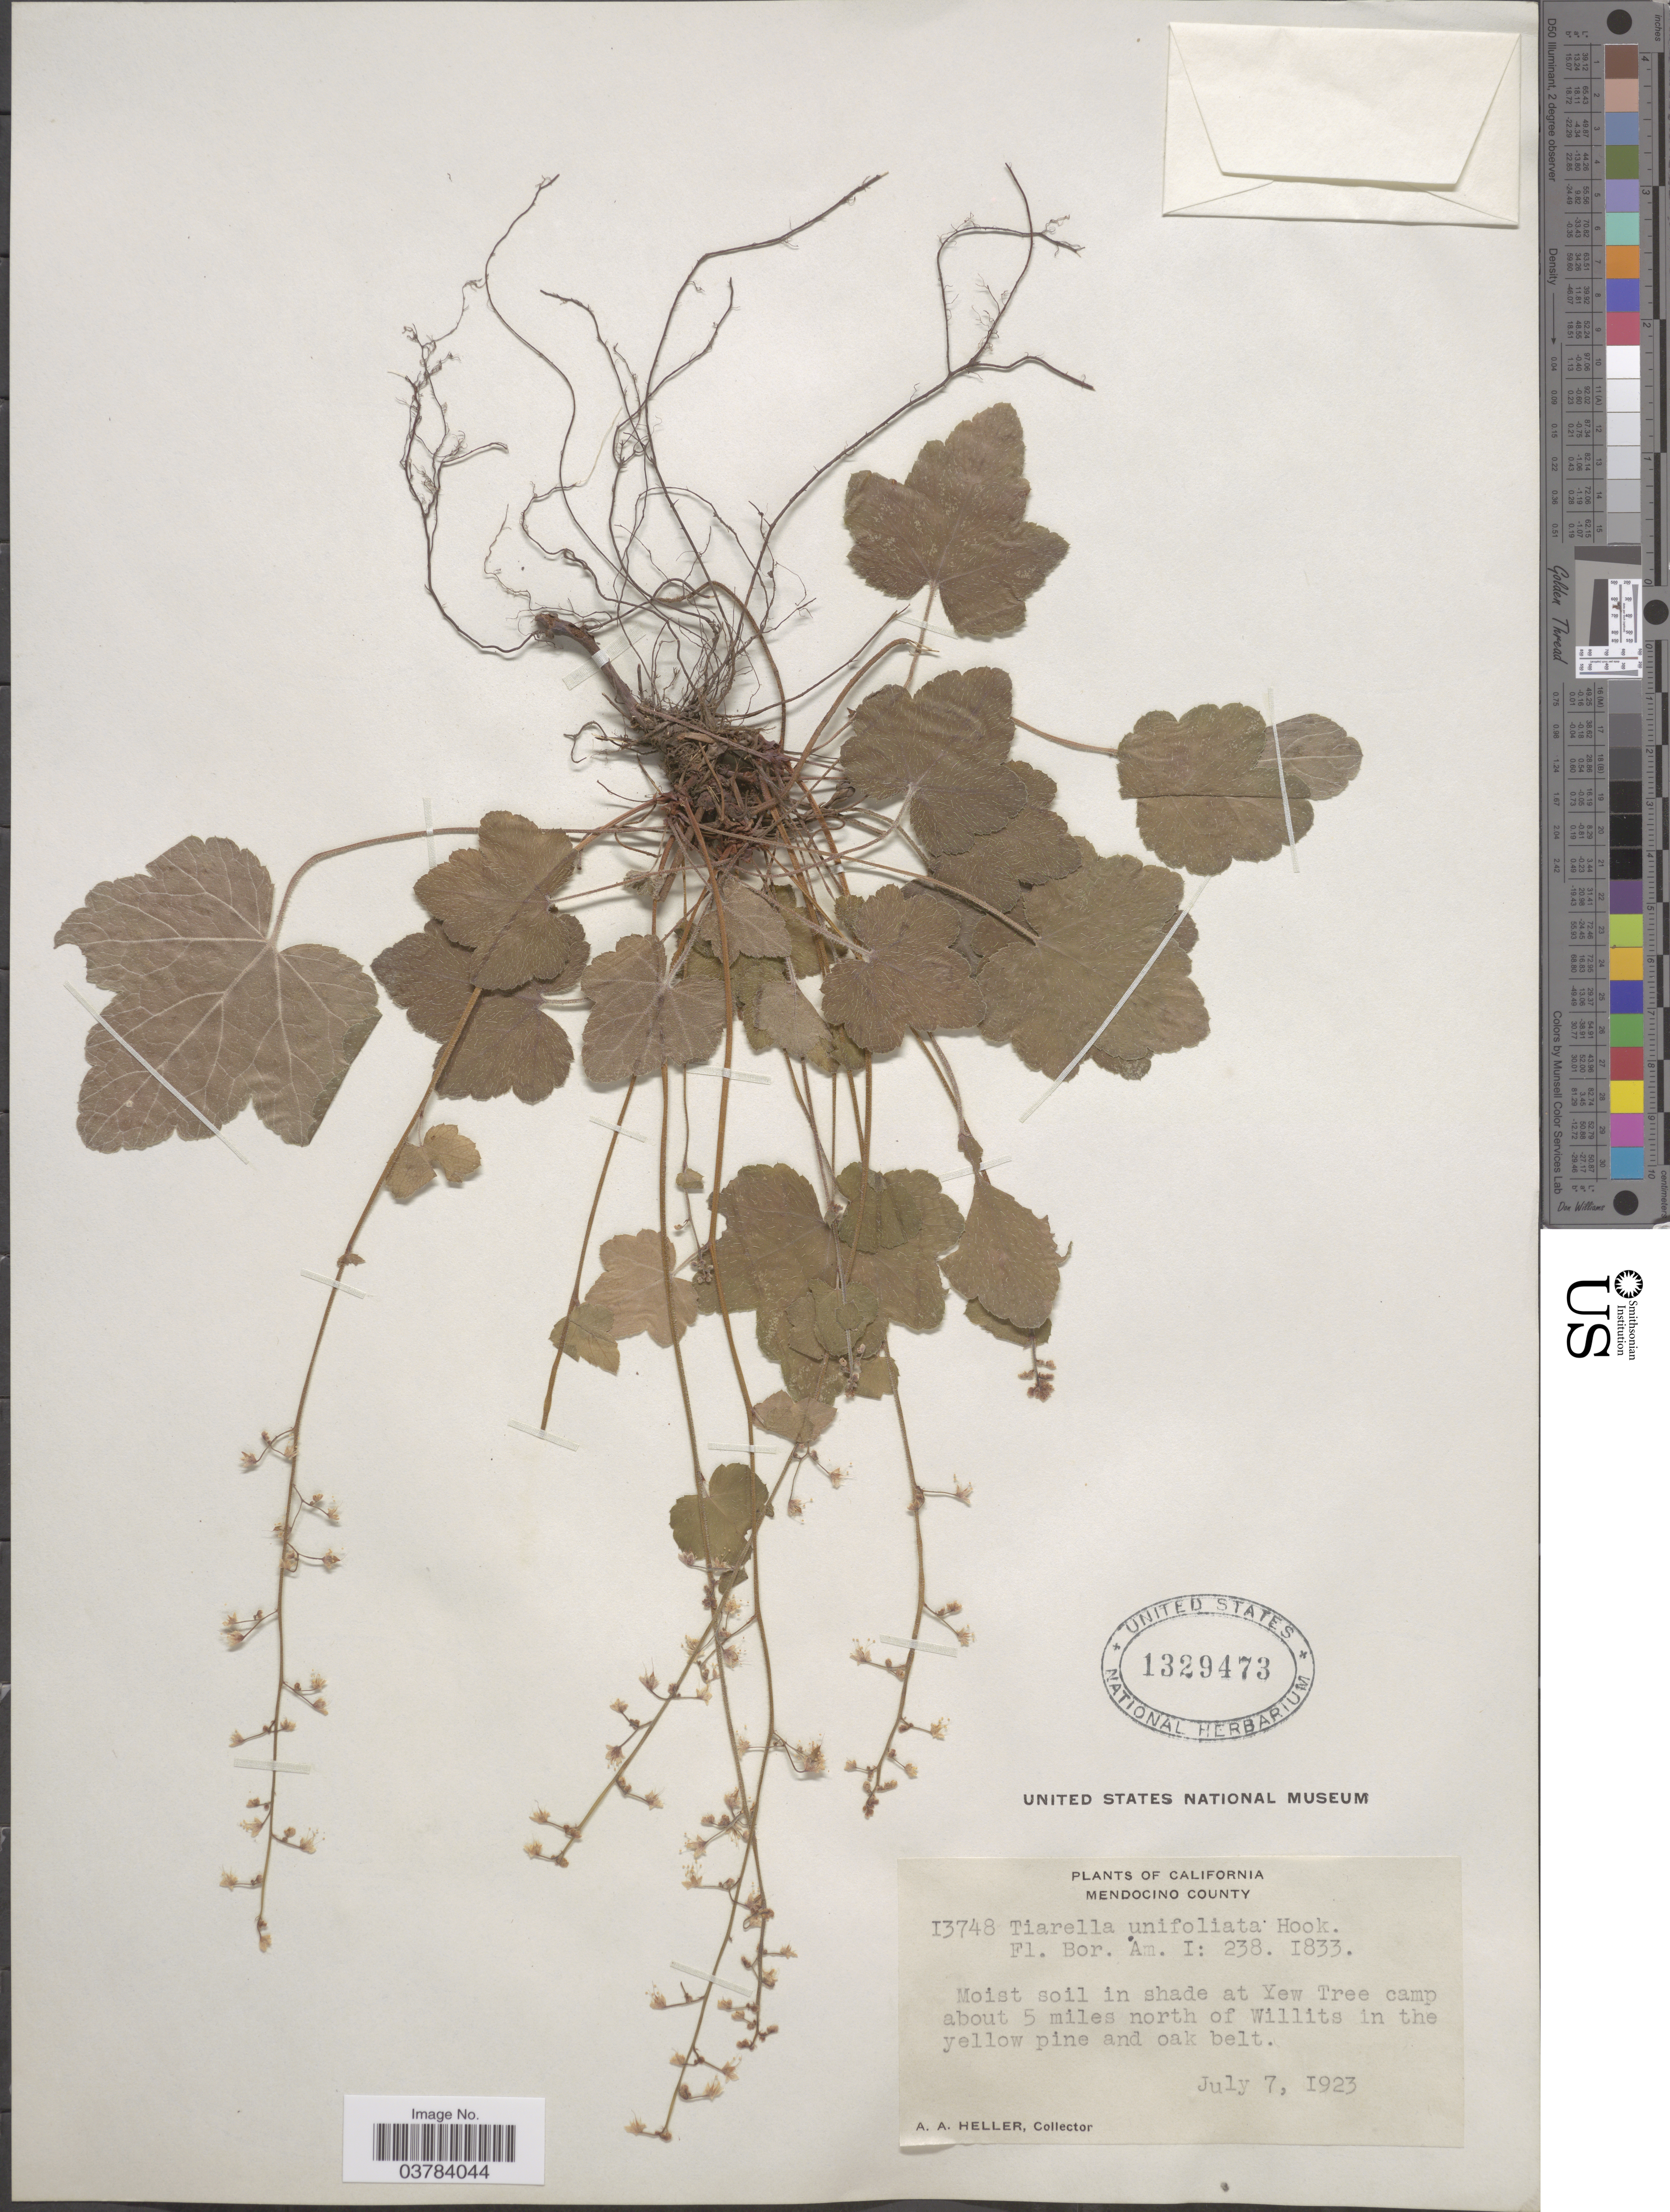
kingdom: Plantae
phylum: Tracheophyta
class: Magnoliopsida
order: Saxifragales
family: Saxifragaceae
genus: Tiarella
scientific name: Tiarella unifoliata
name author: Hook.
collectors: A. A. Heller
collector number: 13748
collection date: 1923-07-07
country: United States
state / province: California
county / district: Mendocino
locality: Mendocino County. Moist soil in shade at Yew Tree camp about 5 miles north of Willits in the yellow pine and oak belt.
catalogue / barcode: US 1329473